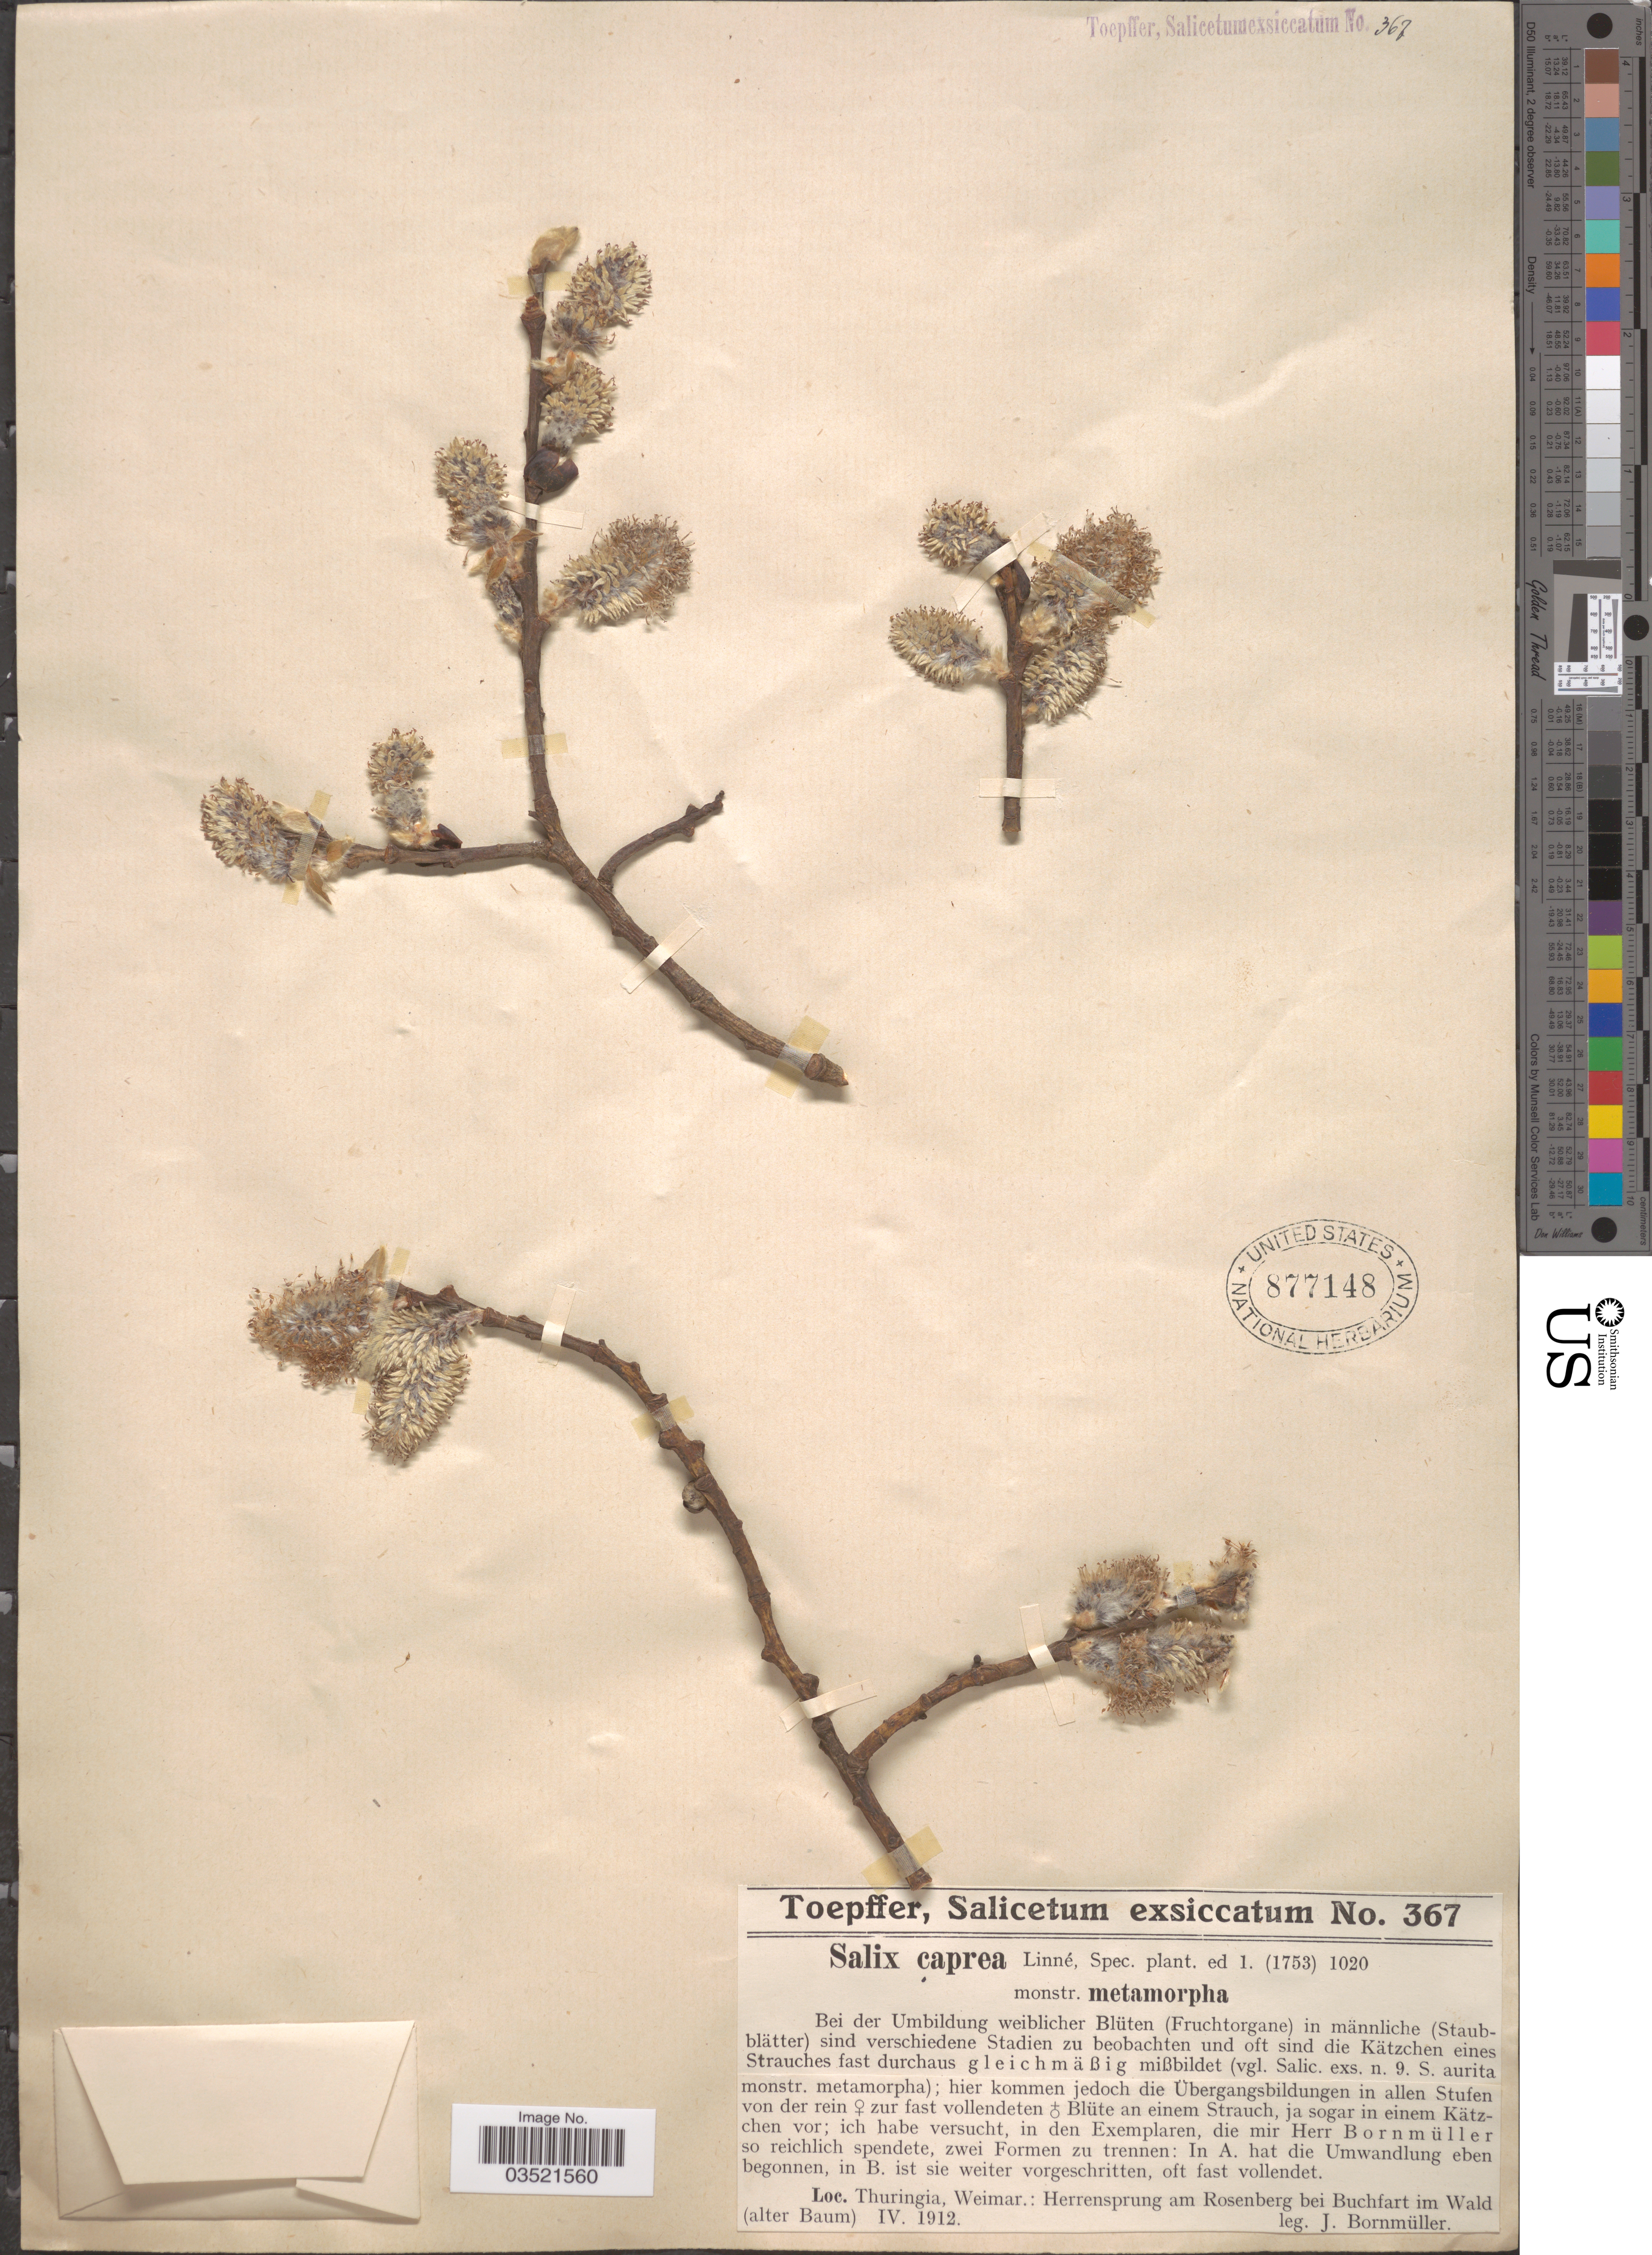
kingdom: Plantae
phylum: Tracheophyta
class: Magnoliopsida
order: Malpighiales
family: Salicaceae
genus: Salix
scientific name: Salix caprea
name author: L.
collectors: A. Toepffer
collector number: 367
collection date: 1912-04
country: Germany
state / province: Thuringia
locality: Thuringia, Weimar.: Herrensprung am Rosenberg bei Buchfart im Wald (alter Baum).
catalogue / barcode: US 877148